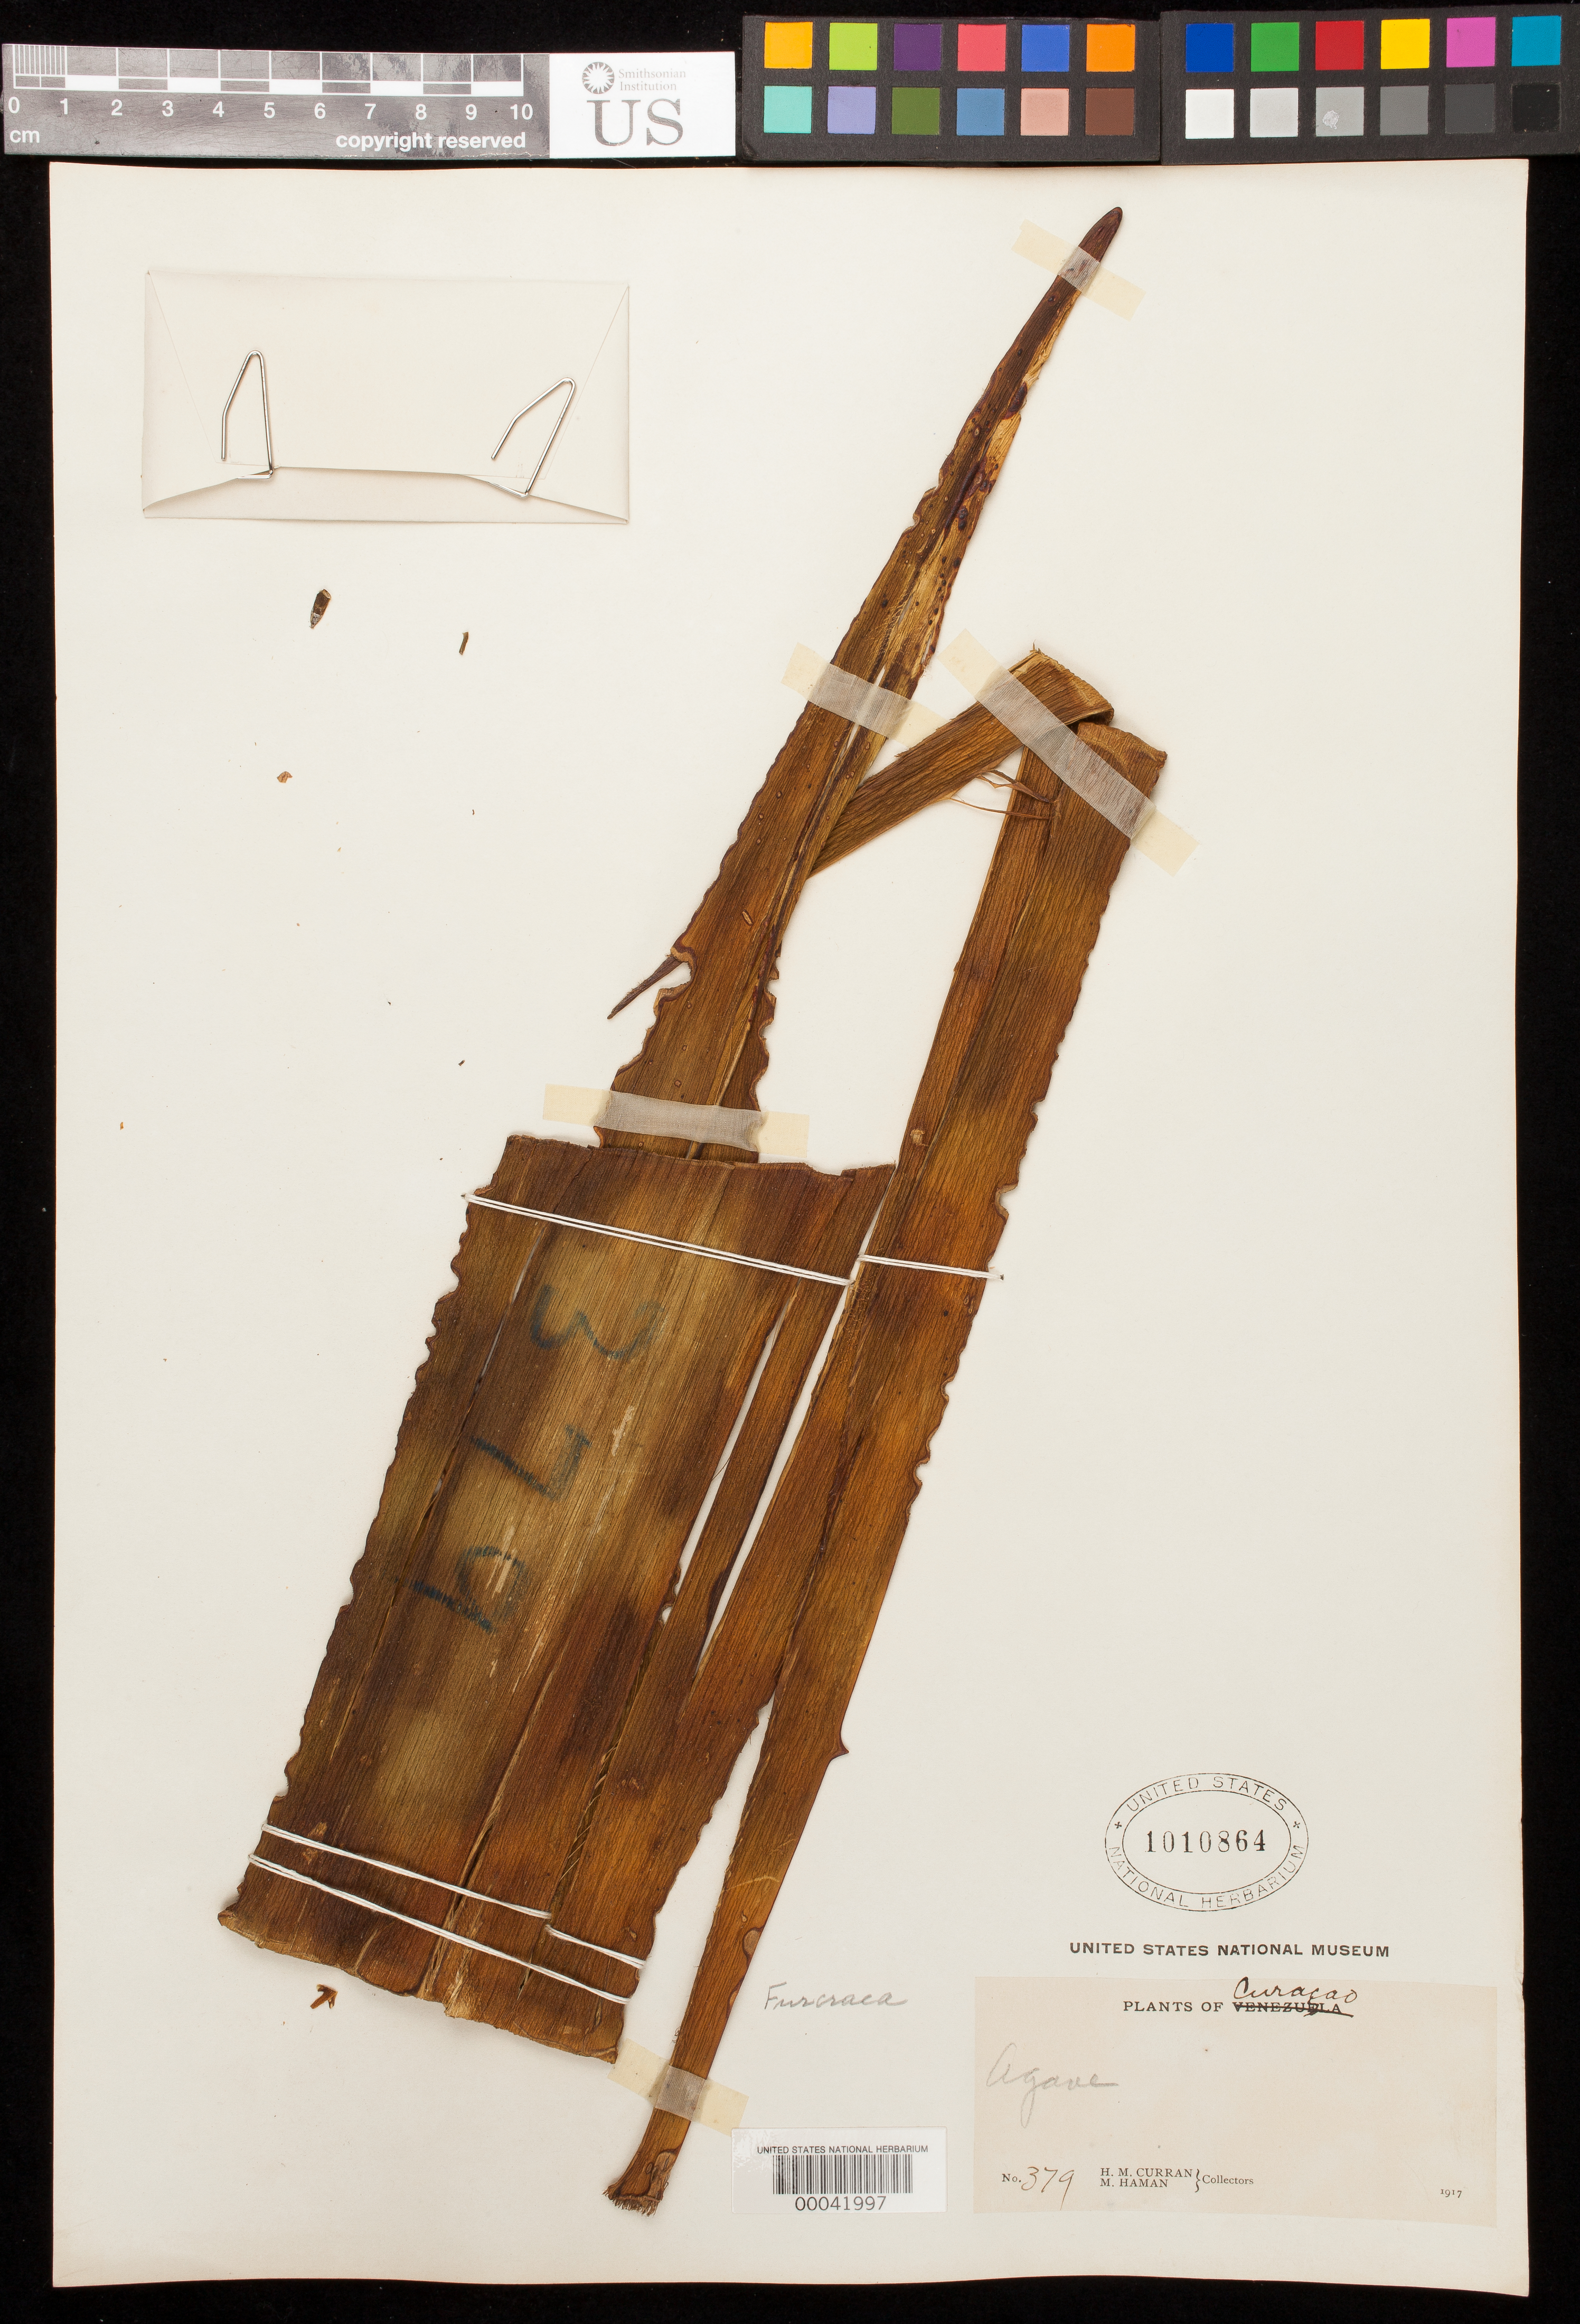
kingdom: Plantae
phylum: Tracheophyta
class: Liliopsida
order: Asparagales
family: Asparagaceae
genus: Furcraea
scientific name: Furcraea sp.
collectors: H. M. Curran & M. Haman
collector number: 379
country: Curaçao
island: Curaçao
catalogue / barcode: US 1010864